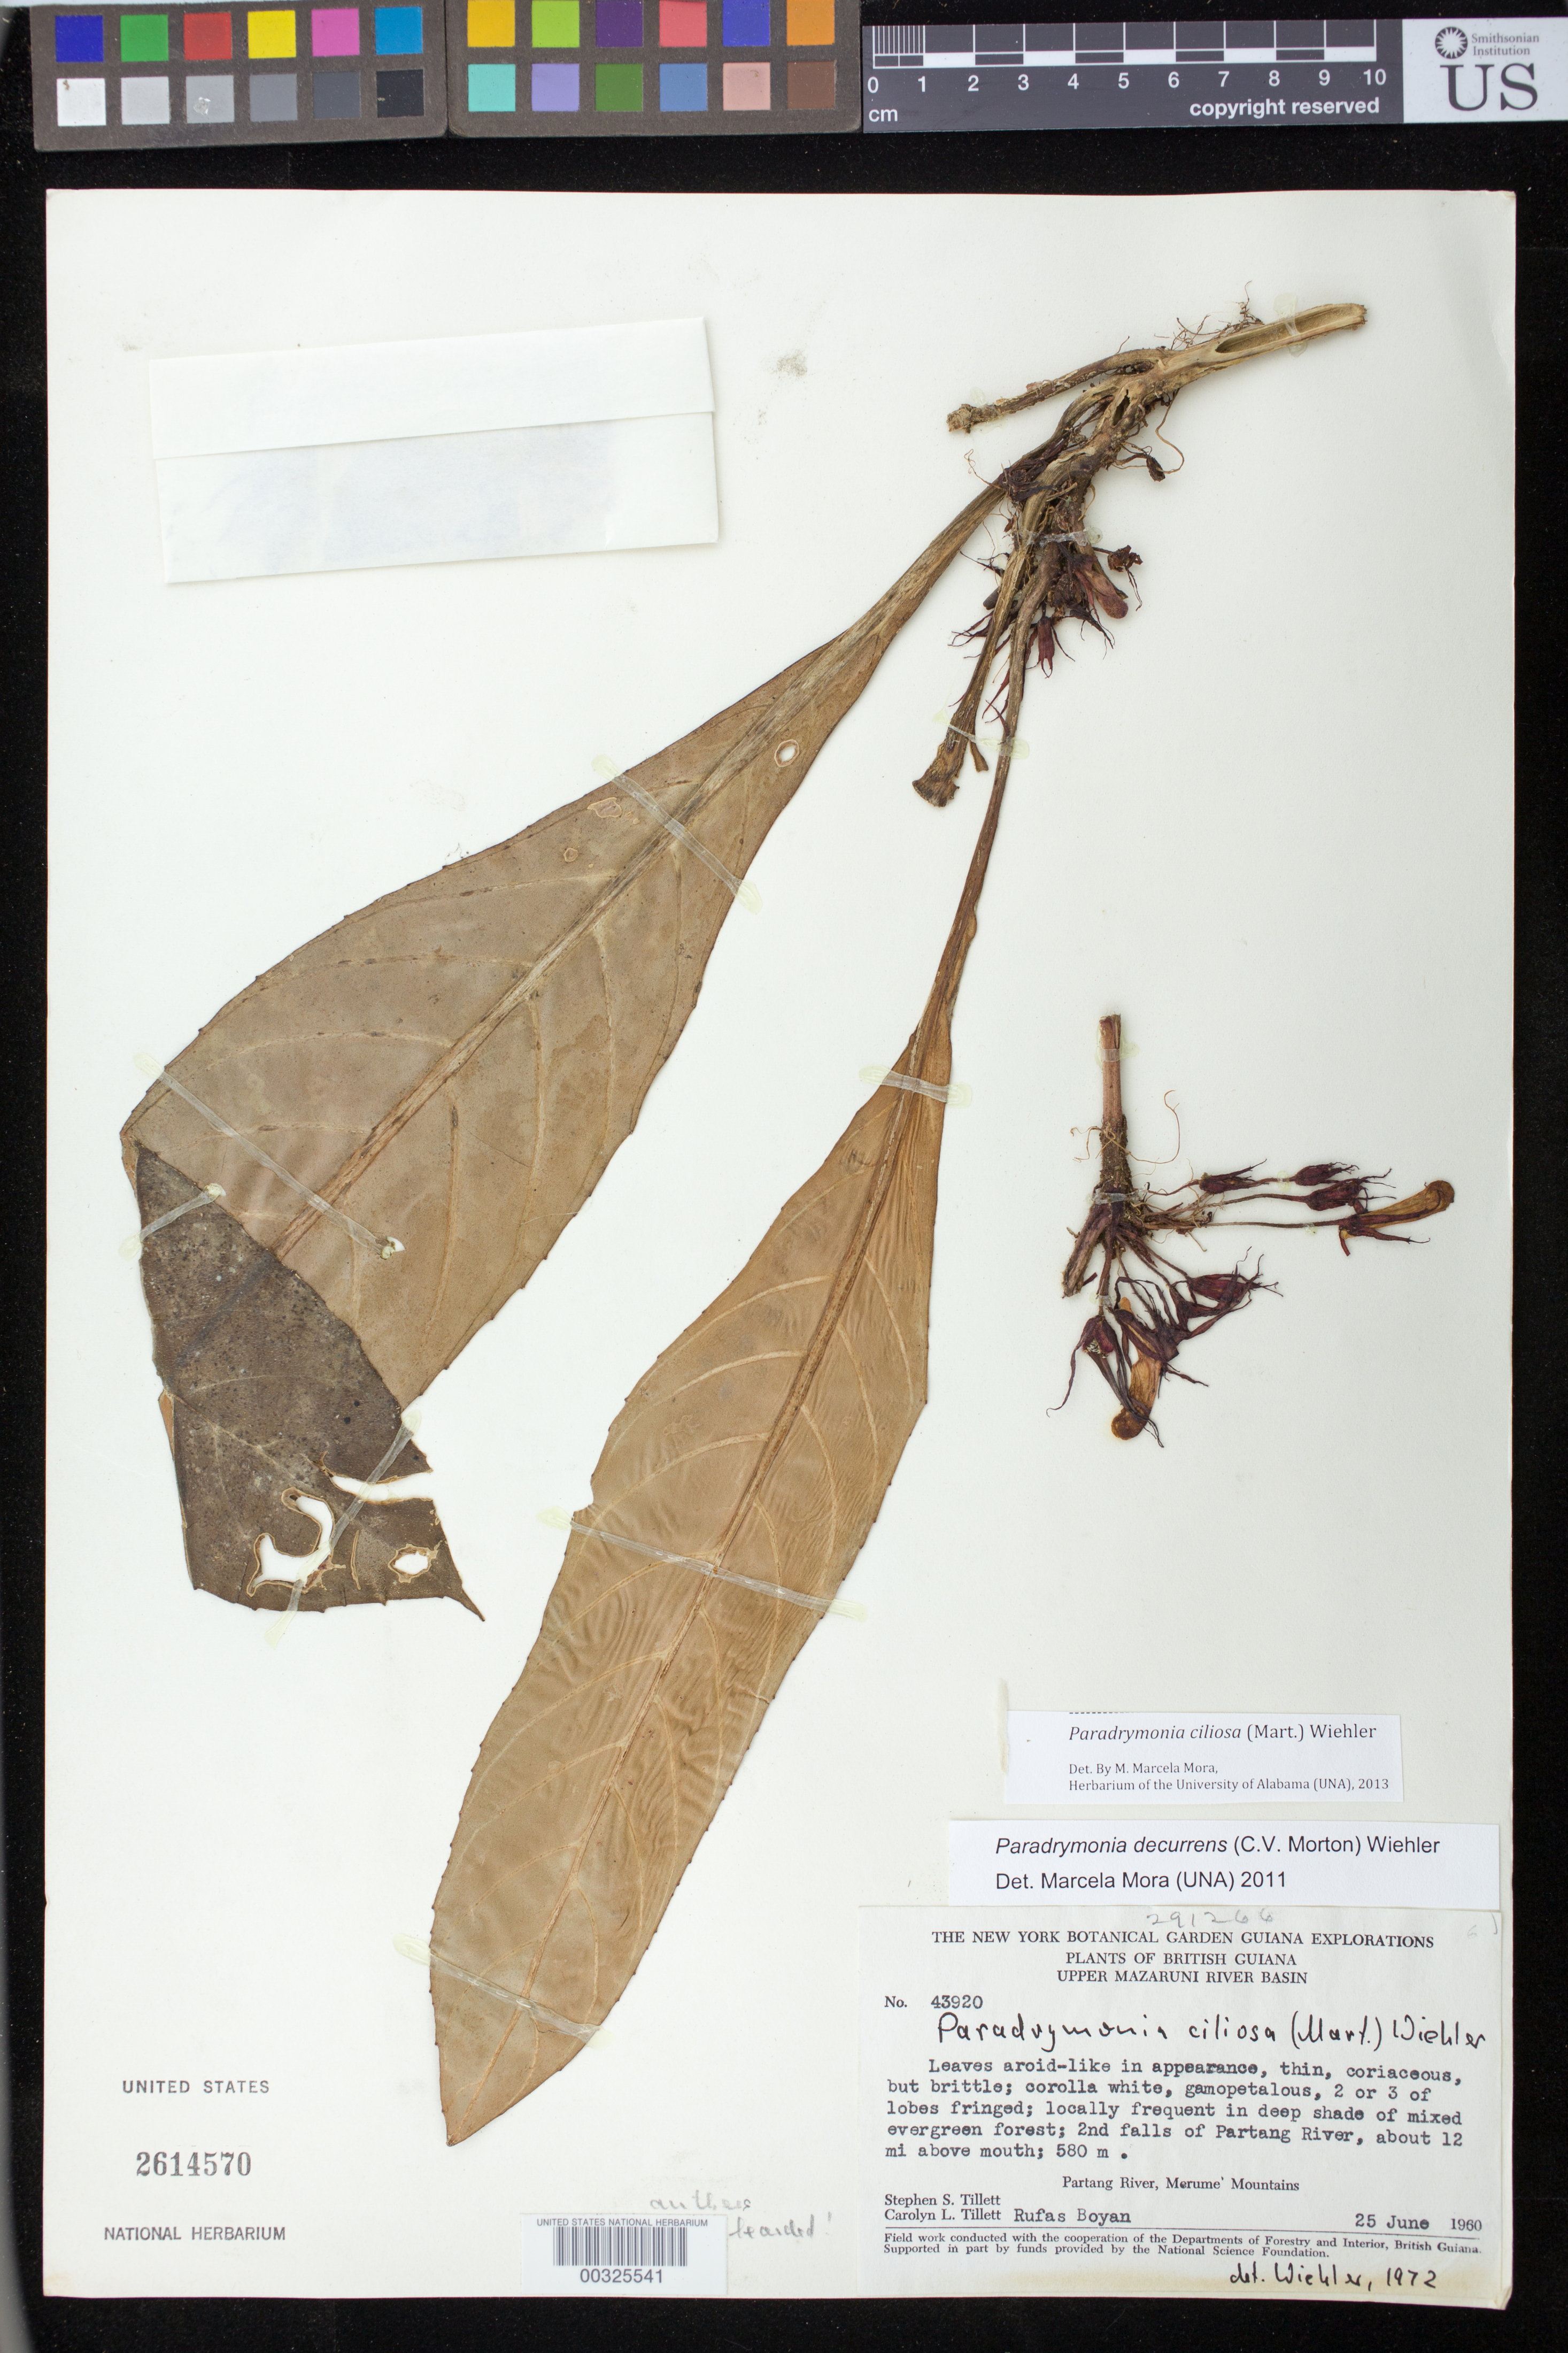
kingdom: Plantae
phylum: Tracheophyta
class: Magnoliopsida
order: Lamiales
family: Gesneriaceae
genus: Paradrymonia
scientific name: Paradrymonia ciliosa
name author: (Mart.) Wiehler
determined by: Skog, Laurence E.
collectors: S. S. Tillett, C. L. Tillett & R. Boyan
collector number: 43920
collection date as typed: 25 Jun 1960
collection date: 1960-06-25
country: Guyana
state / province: Cuyuni-Mazaruni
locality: Upper Mazaruni River basin, Partang River, Merume Mountains; 2nd falls of Partang River, about 12 mi above mouth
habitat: Locally frequent in deep shade of mixed evergreen forest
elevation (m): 580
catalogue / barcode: US 2614570